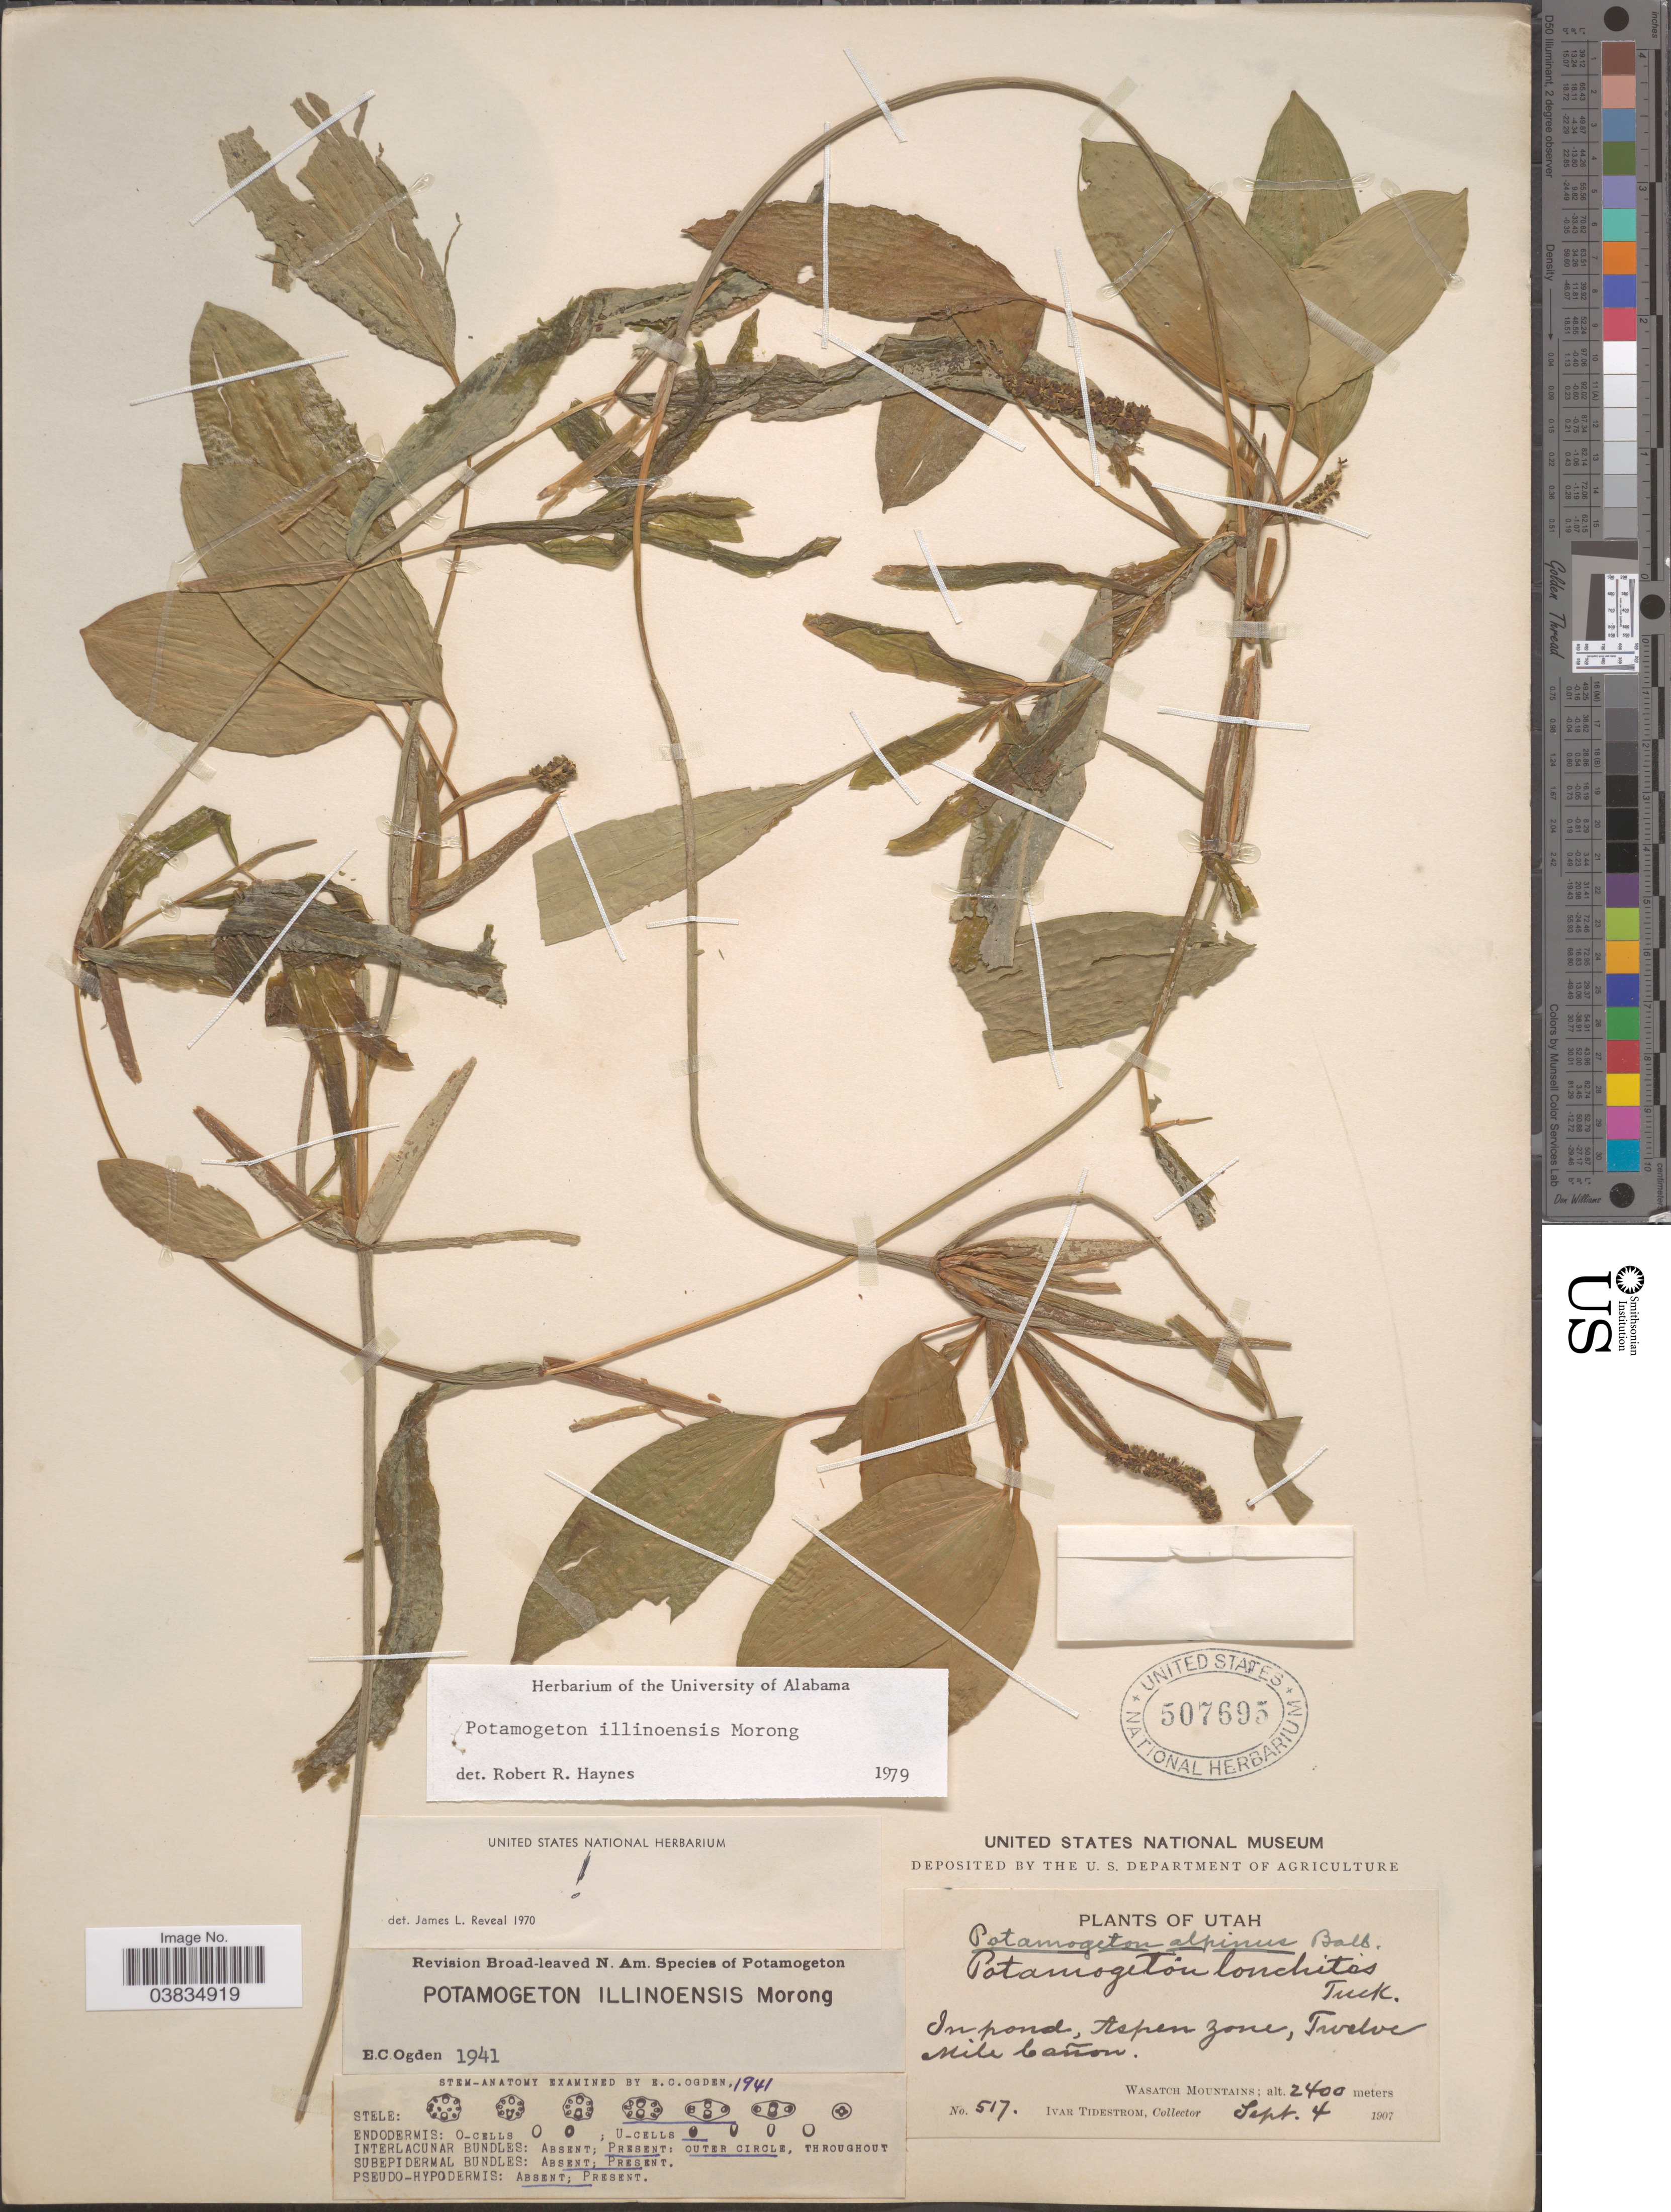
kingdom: Plantae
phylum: Tracheophyta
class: Liliopsida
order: Alismatales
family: Potamogetonaceae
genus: Potamogeton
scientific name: Potamogeton illinoensis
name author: Morong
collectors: I. F. Tidestrom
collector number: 517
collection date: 1907-09-04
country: United States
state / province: Utah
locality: In pond, Aspen Zone, Twelve mile Cañon. Wasatch Mountains.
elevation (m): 2400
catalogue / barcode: US 507695